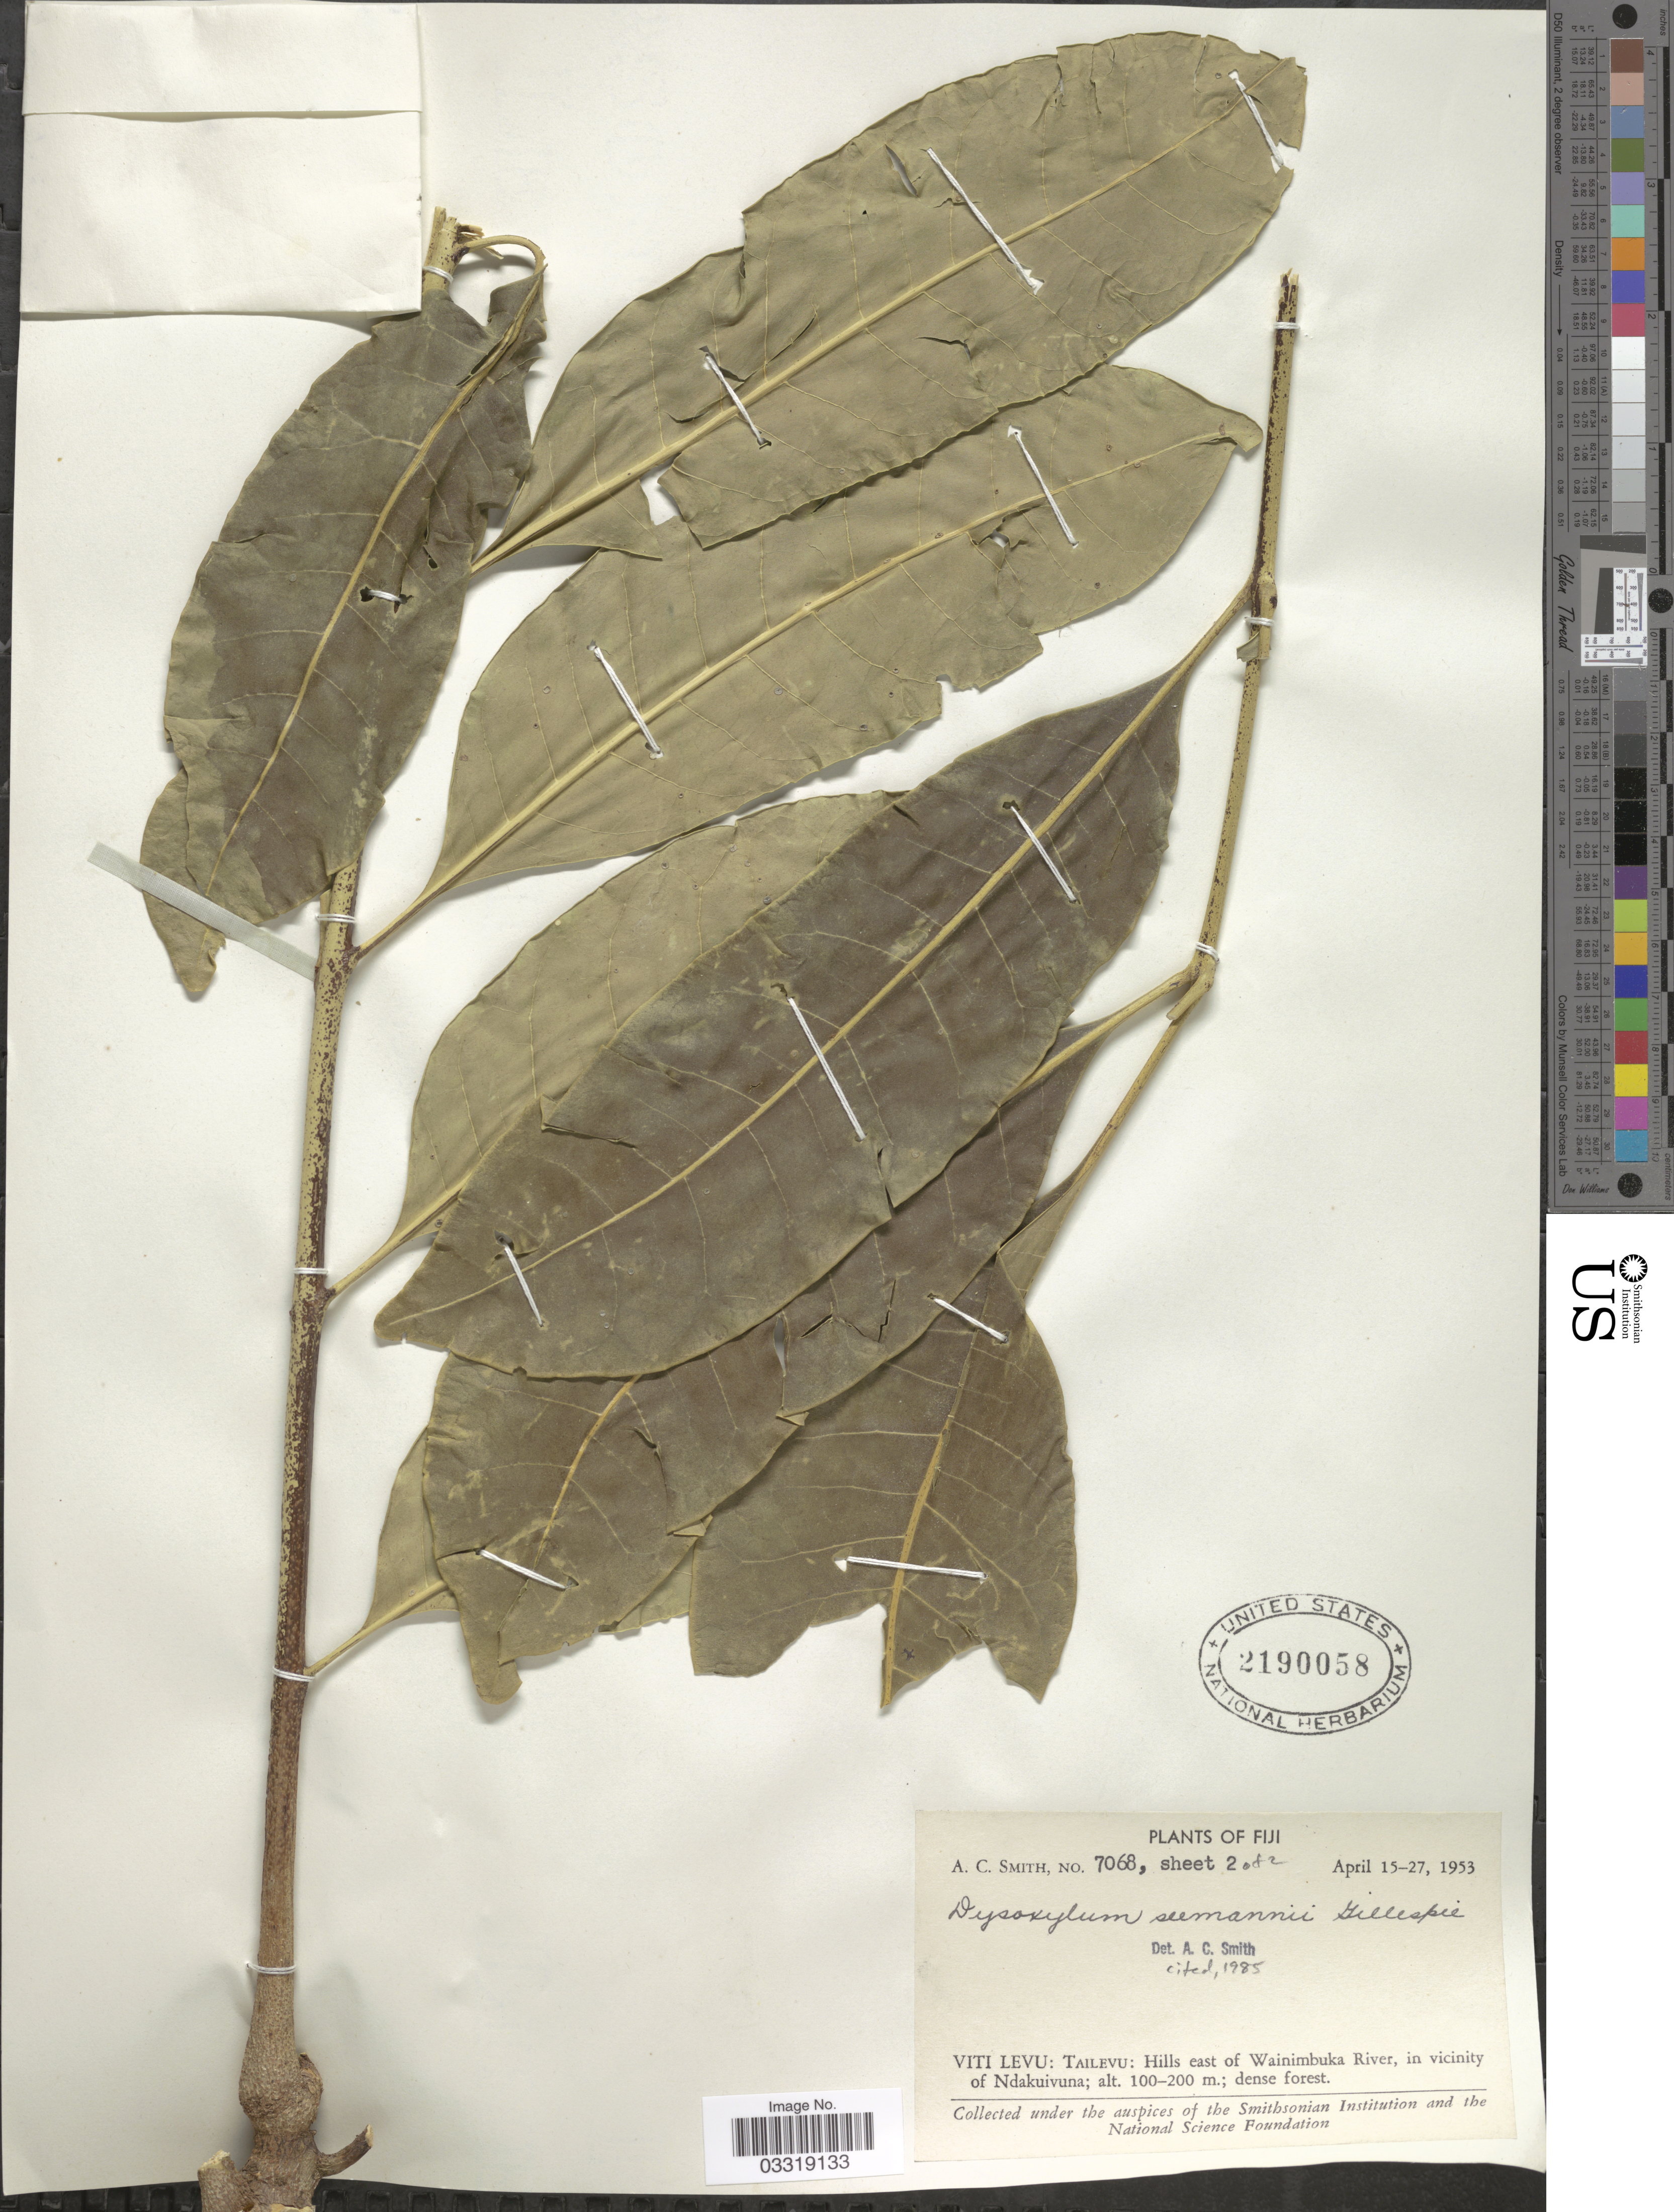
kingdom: Plantae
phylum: Tracheophyta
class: Magnoliopsida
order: Sapindales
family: Meliaceae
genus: Didymocheton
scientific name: Didymocheton multijugus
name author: (Seem.) Harms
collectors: A. C. Smith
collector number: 7068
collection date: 1953-04-15/1953-04-27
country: Fiji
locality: Viti Levu: Tailevu: Hills east of Wainimbuka River, in vicinity of Ndakuivuna.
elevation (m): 100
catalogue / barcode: US 2190058